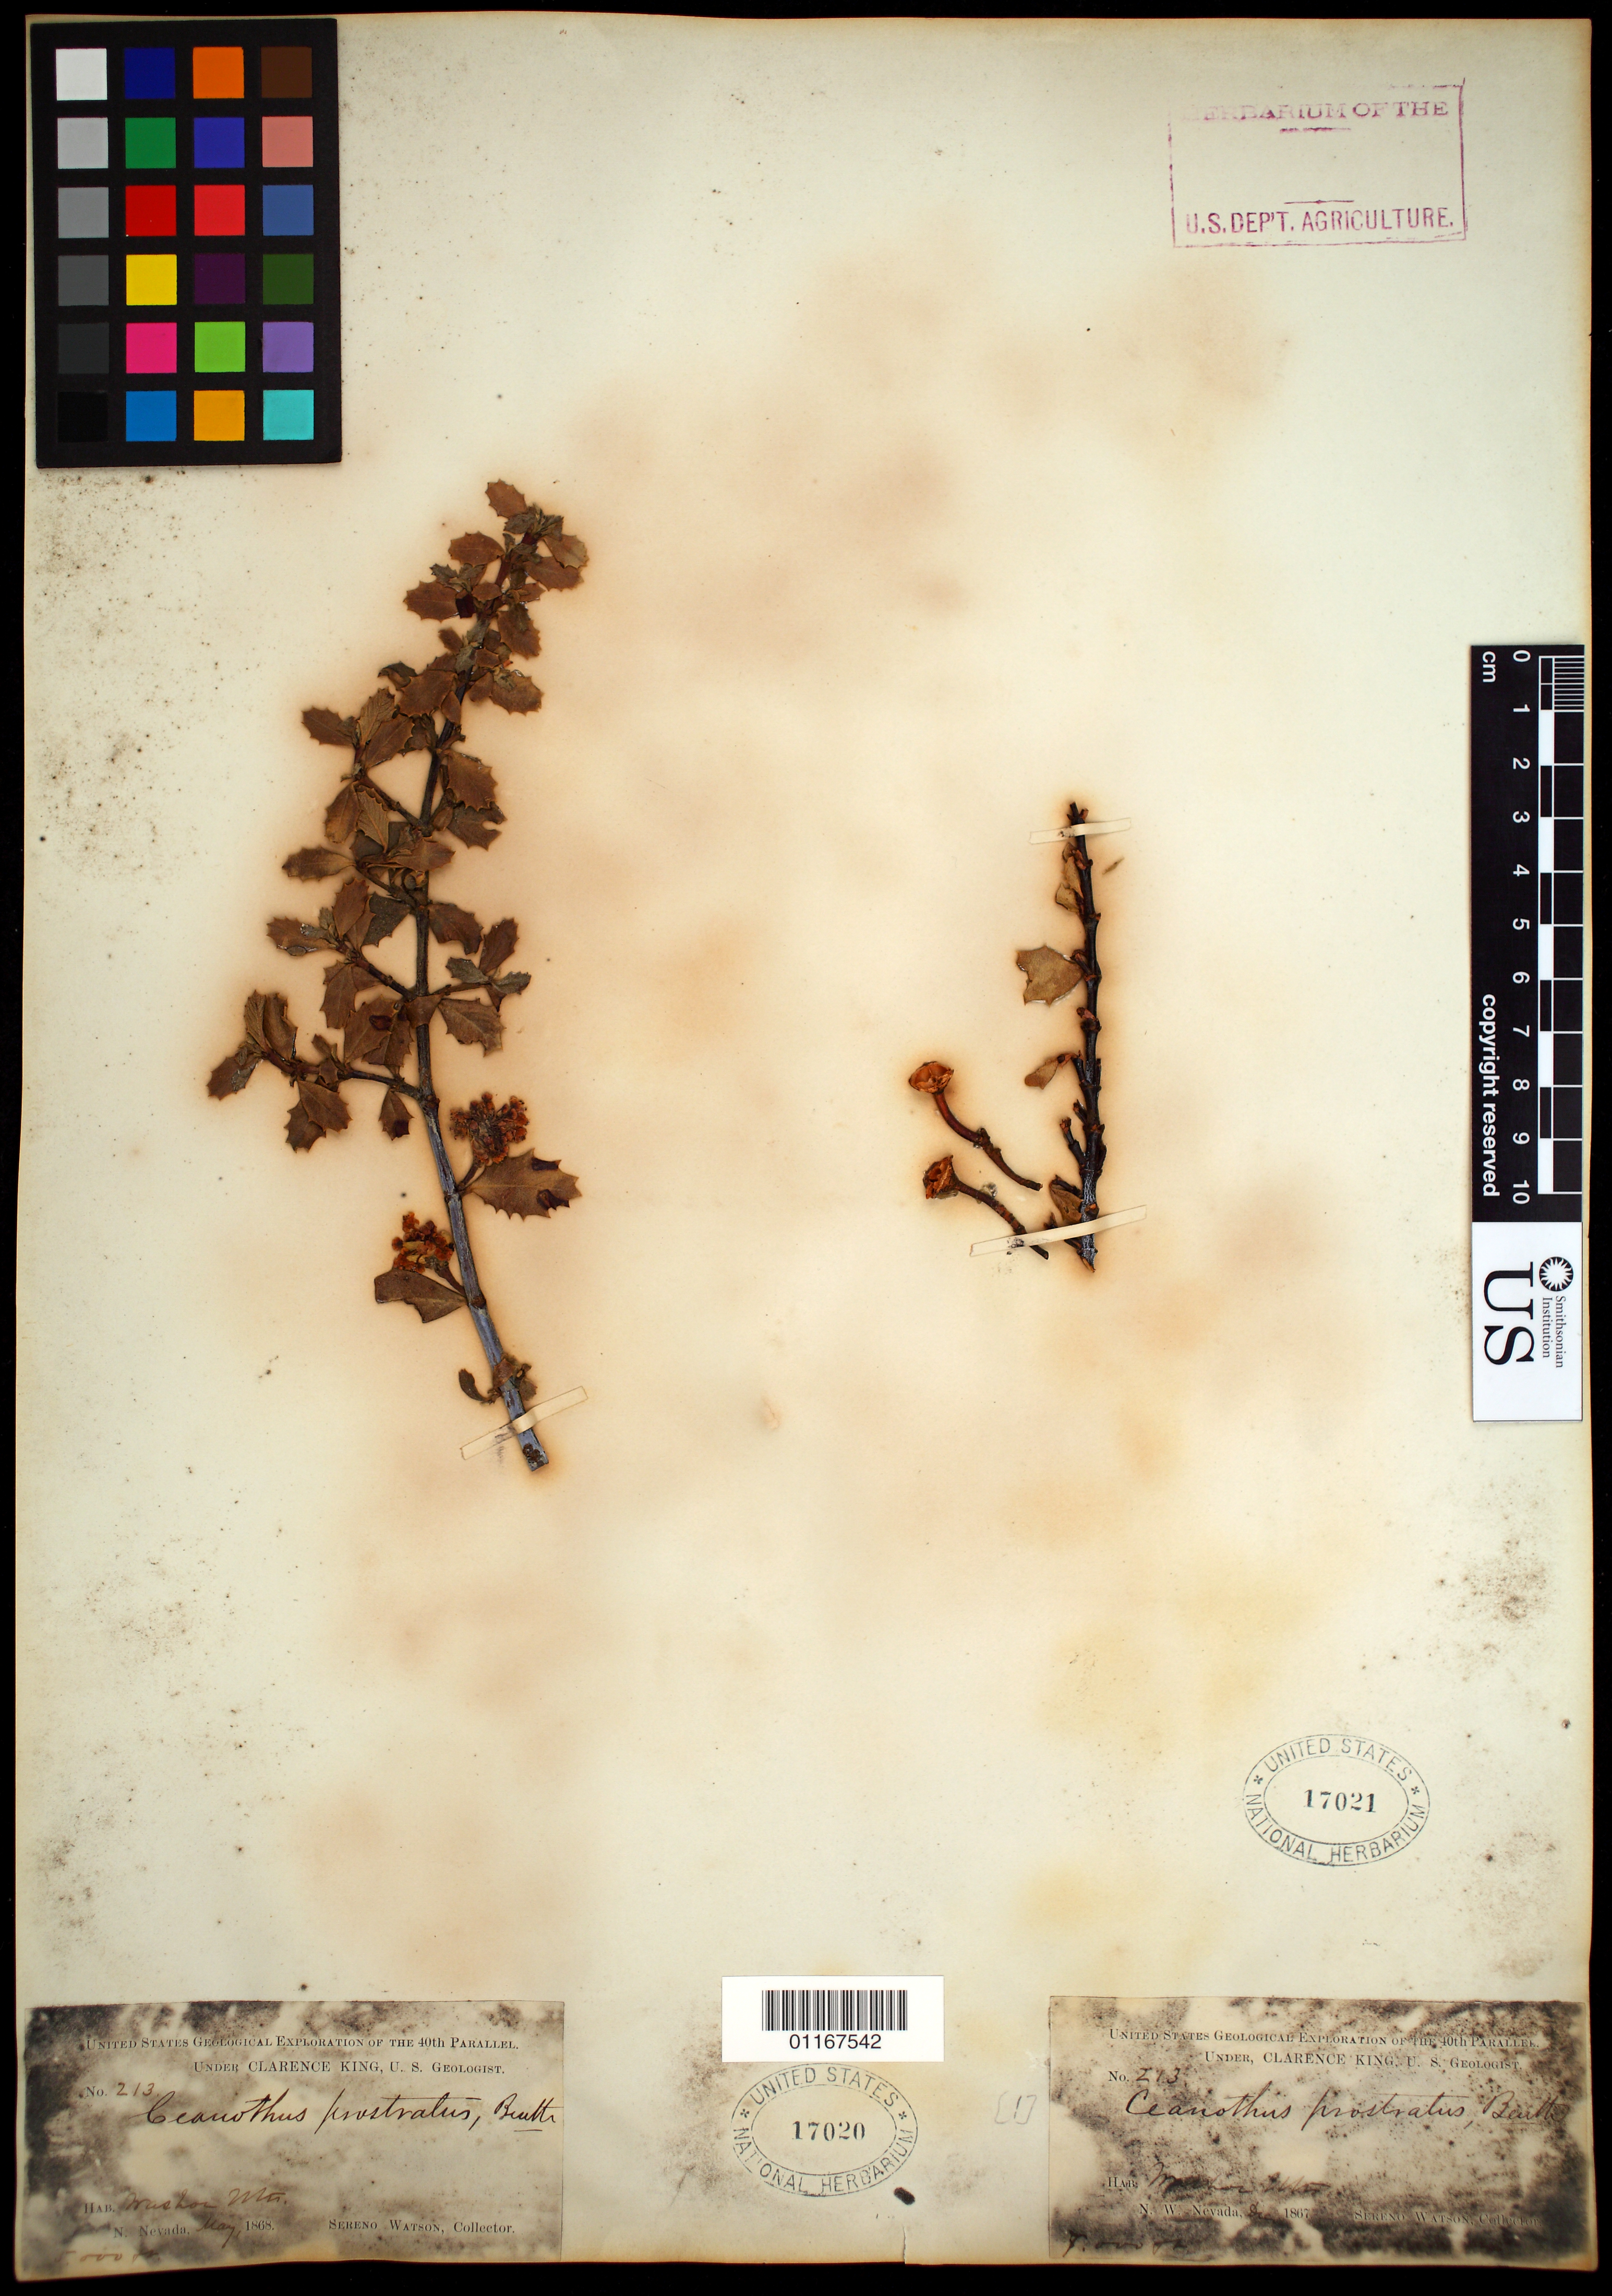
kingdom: Plantae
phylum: Tracheophyta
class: Magnoliopsida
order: Rosales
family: Rhamnaceae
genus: Ceanothus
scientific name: Ceanothus prostratus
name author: Benth.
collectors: S. Watson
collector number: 213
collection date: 1867-12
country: United States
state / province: Nevada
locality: Washoe Mt., N. W.Nevada.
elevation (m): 2134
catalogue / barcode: US 17021